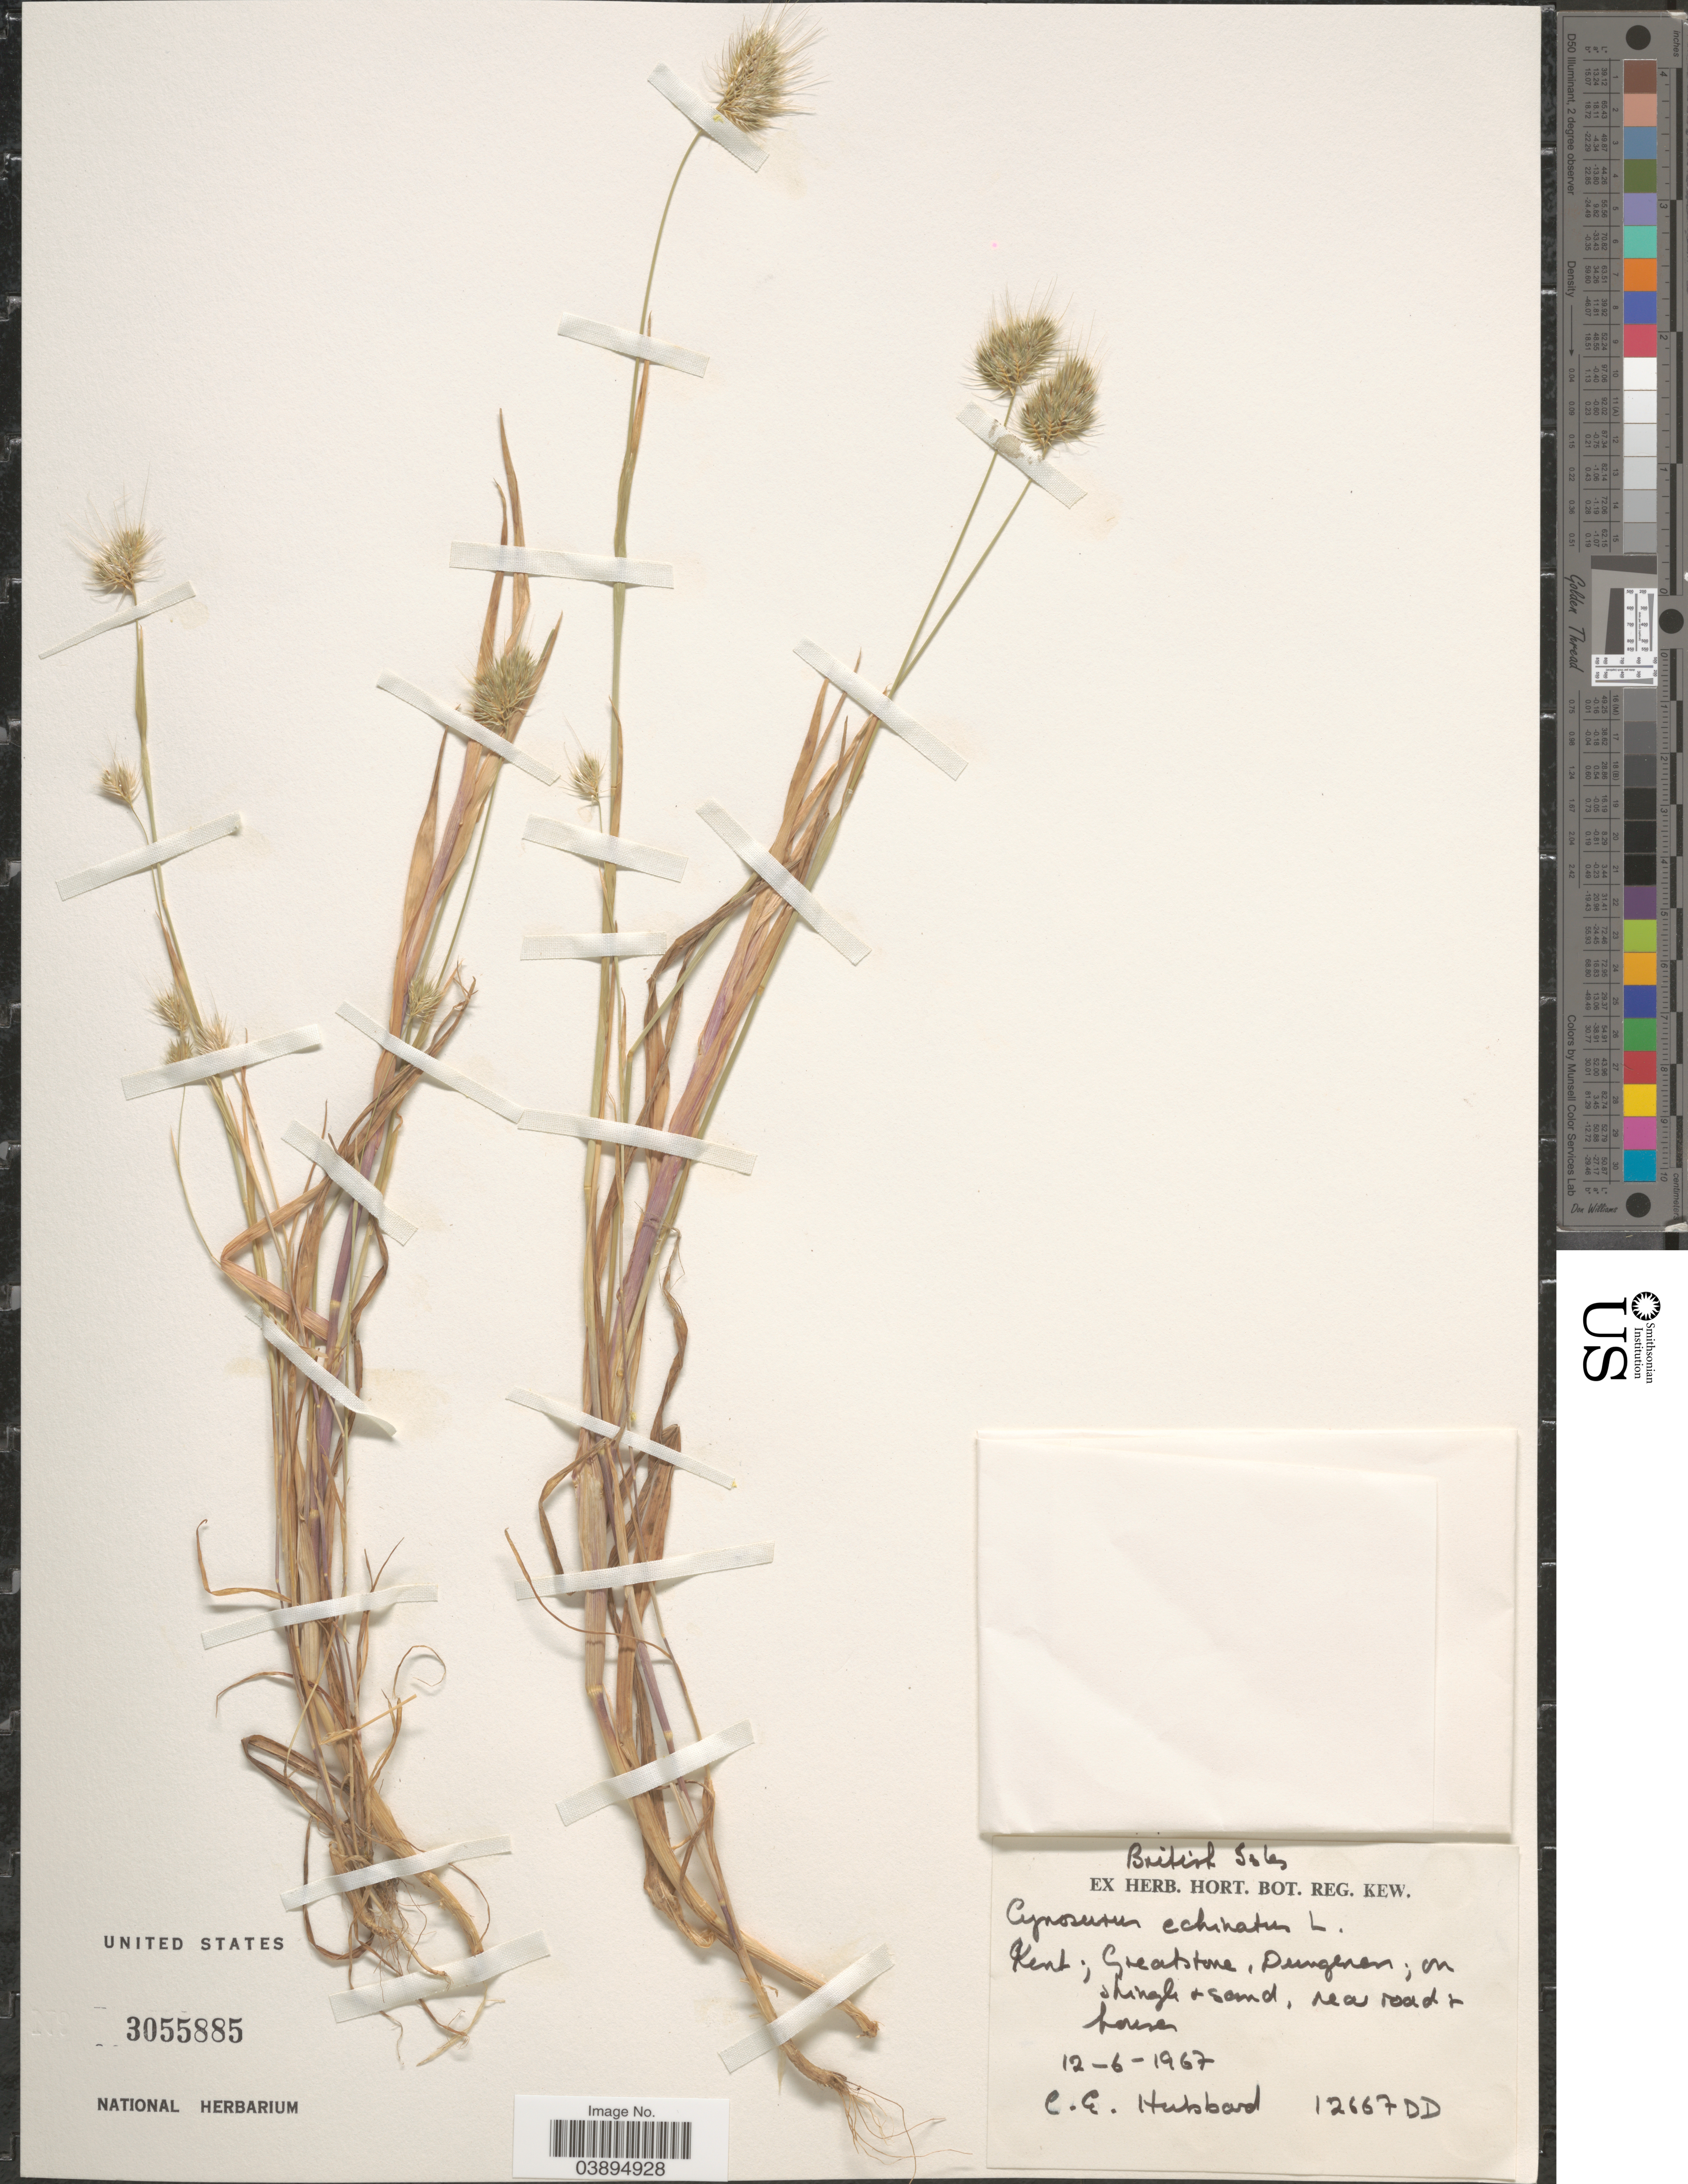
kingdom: Plantae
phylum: Tracheophyta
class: Liliopsida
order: Poales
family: Poaceae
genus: Cynosurus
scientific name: Cynosurus echinatus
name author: L.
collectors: C. E. Hubbard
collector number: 12667DD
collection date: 1967-06-12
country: United Kingdom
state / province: England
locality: British Isles. Kent; Greatstone, Dungenen; on shingle & sand, near road & houses.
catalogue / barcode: US 3055885